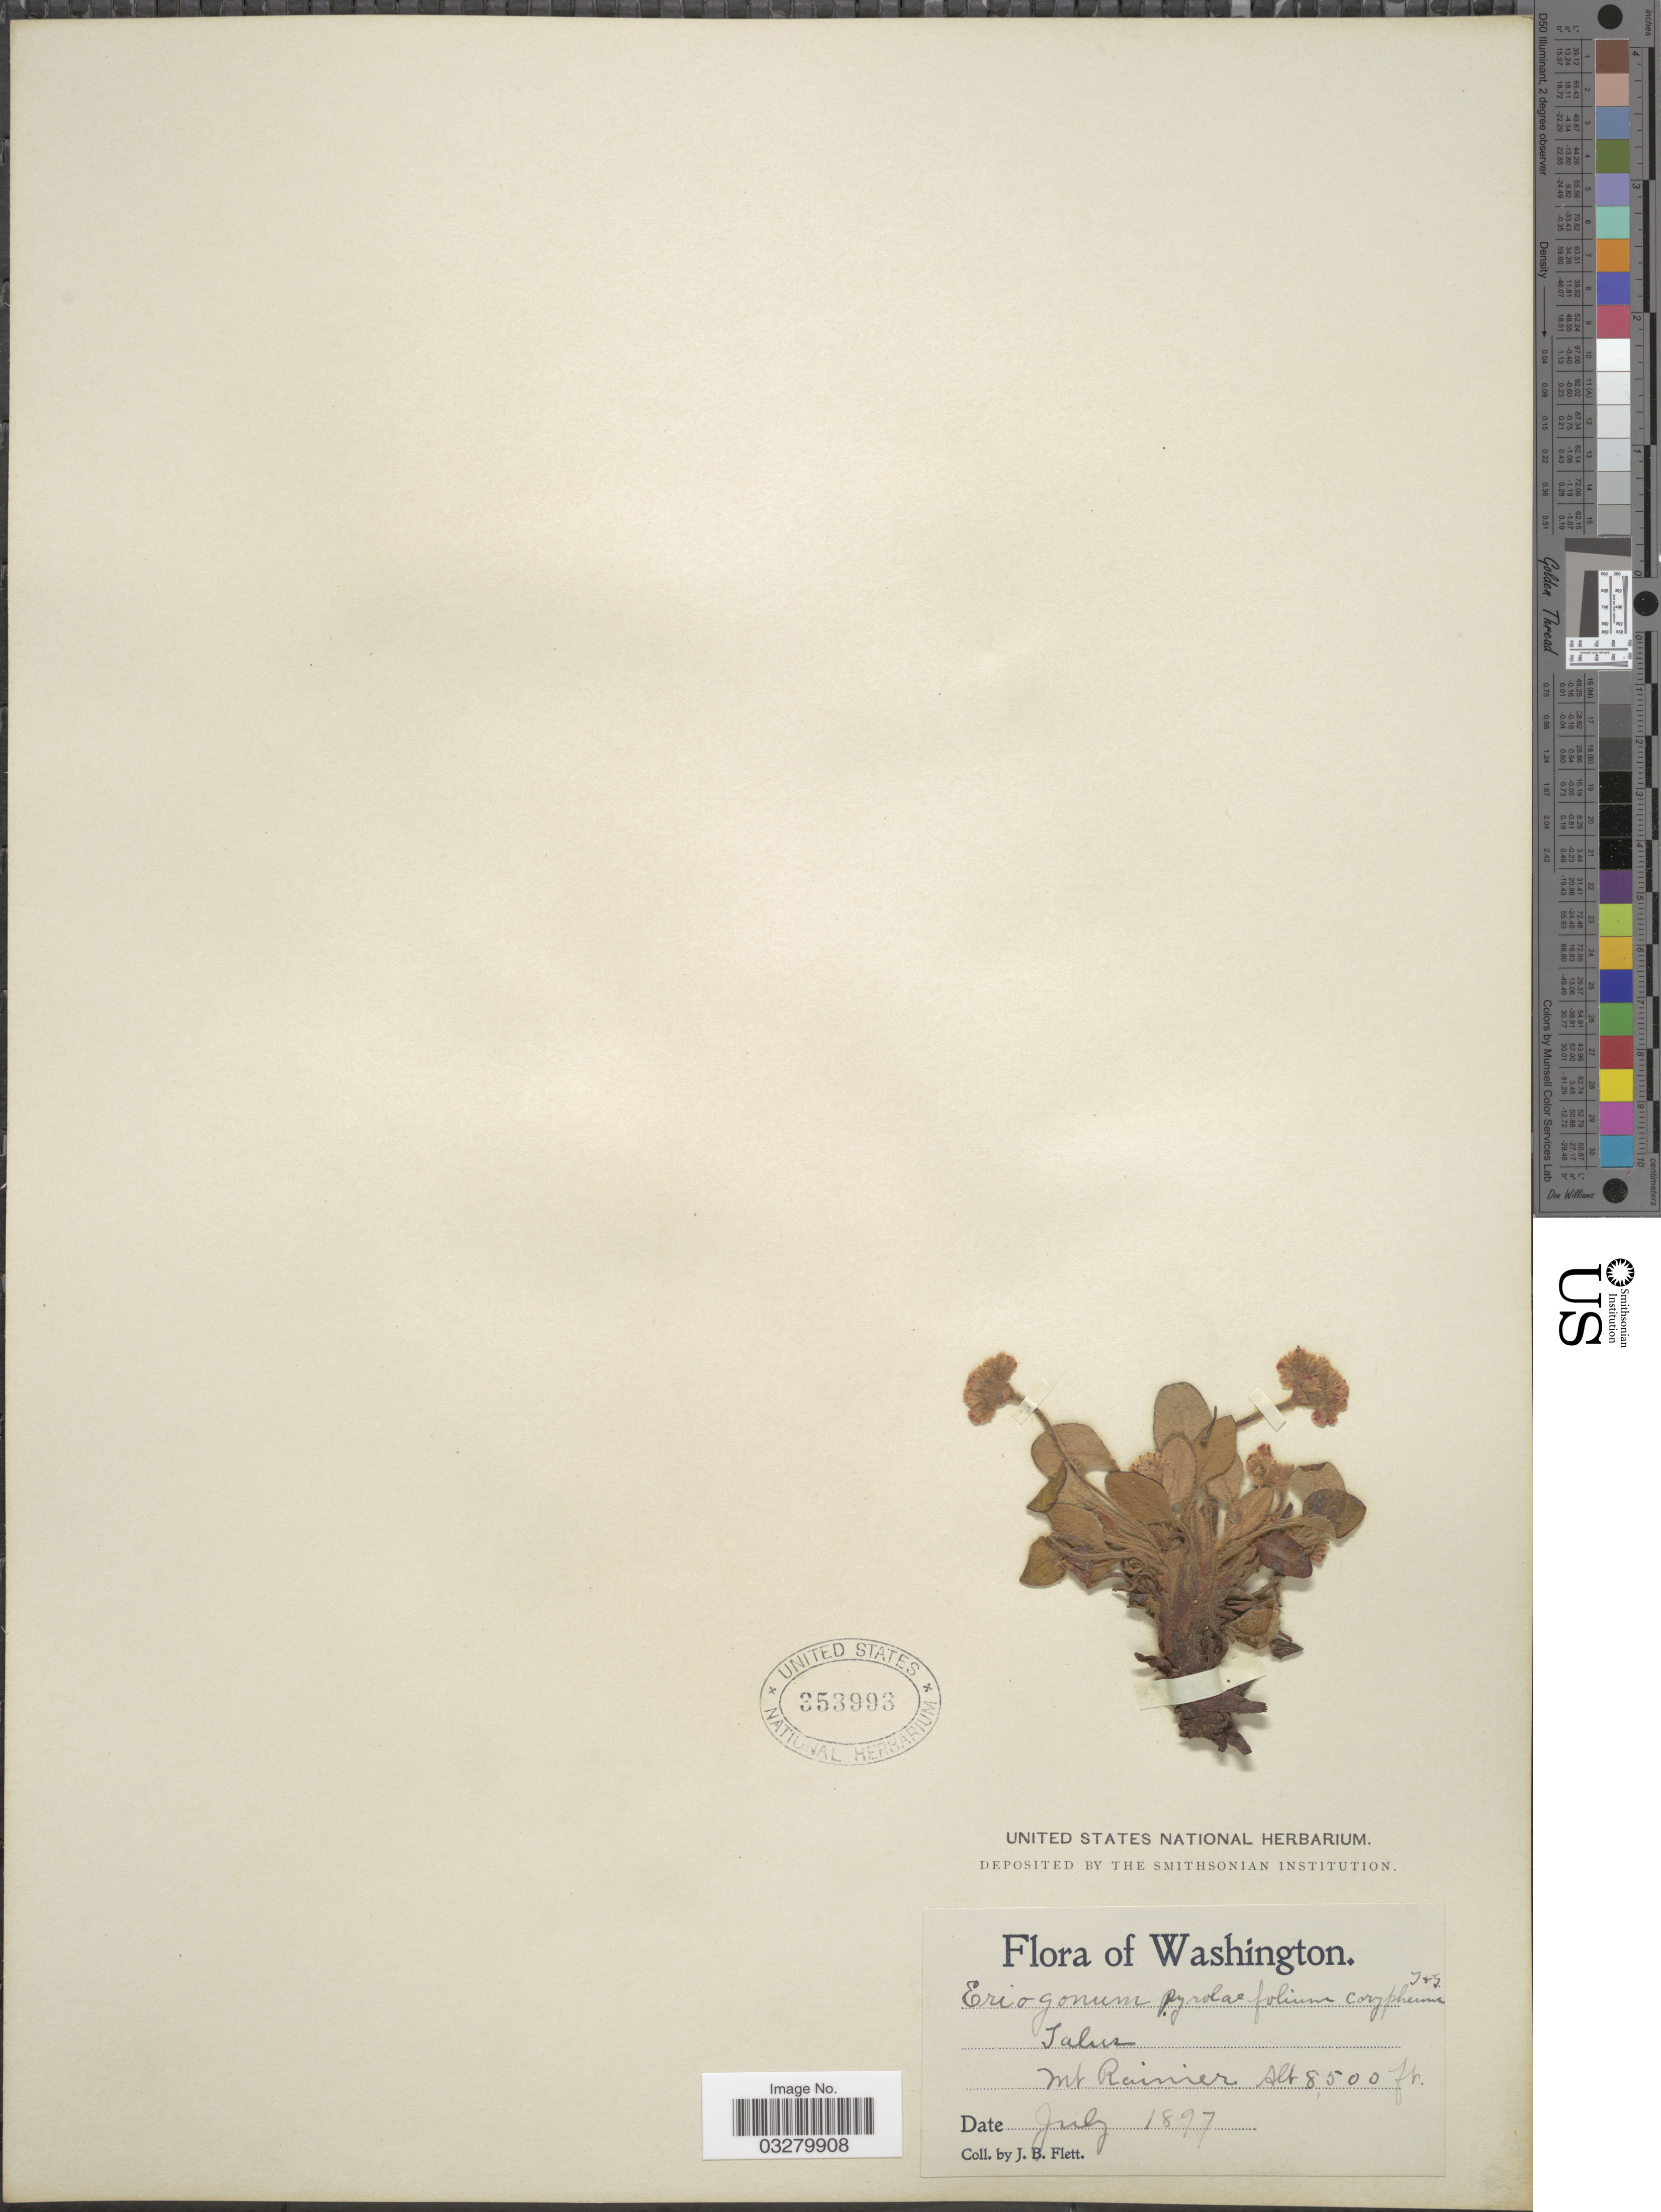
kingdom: Plantae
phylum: Tracheophyta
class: Magnoliopsida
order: Caryophyllales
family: Polygonaceae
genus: Eriogonum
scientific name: Eriogonum pyrolifolium var. coryphaeum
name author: Torr. & A. Gray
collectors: J. Flett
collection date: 1897-07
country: United States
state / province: Washington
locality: Talus, Mt. Rainier.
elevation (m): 2591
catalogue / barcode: US 353993